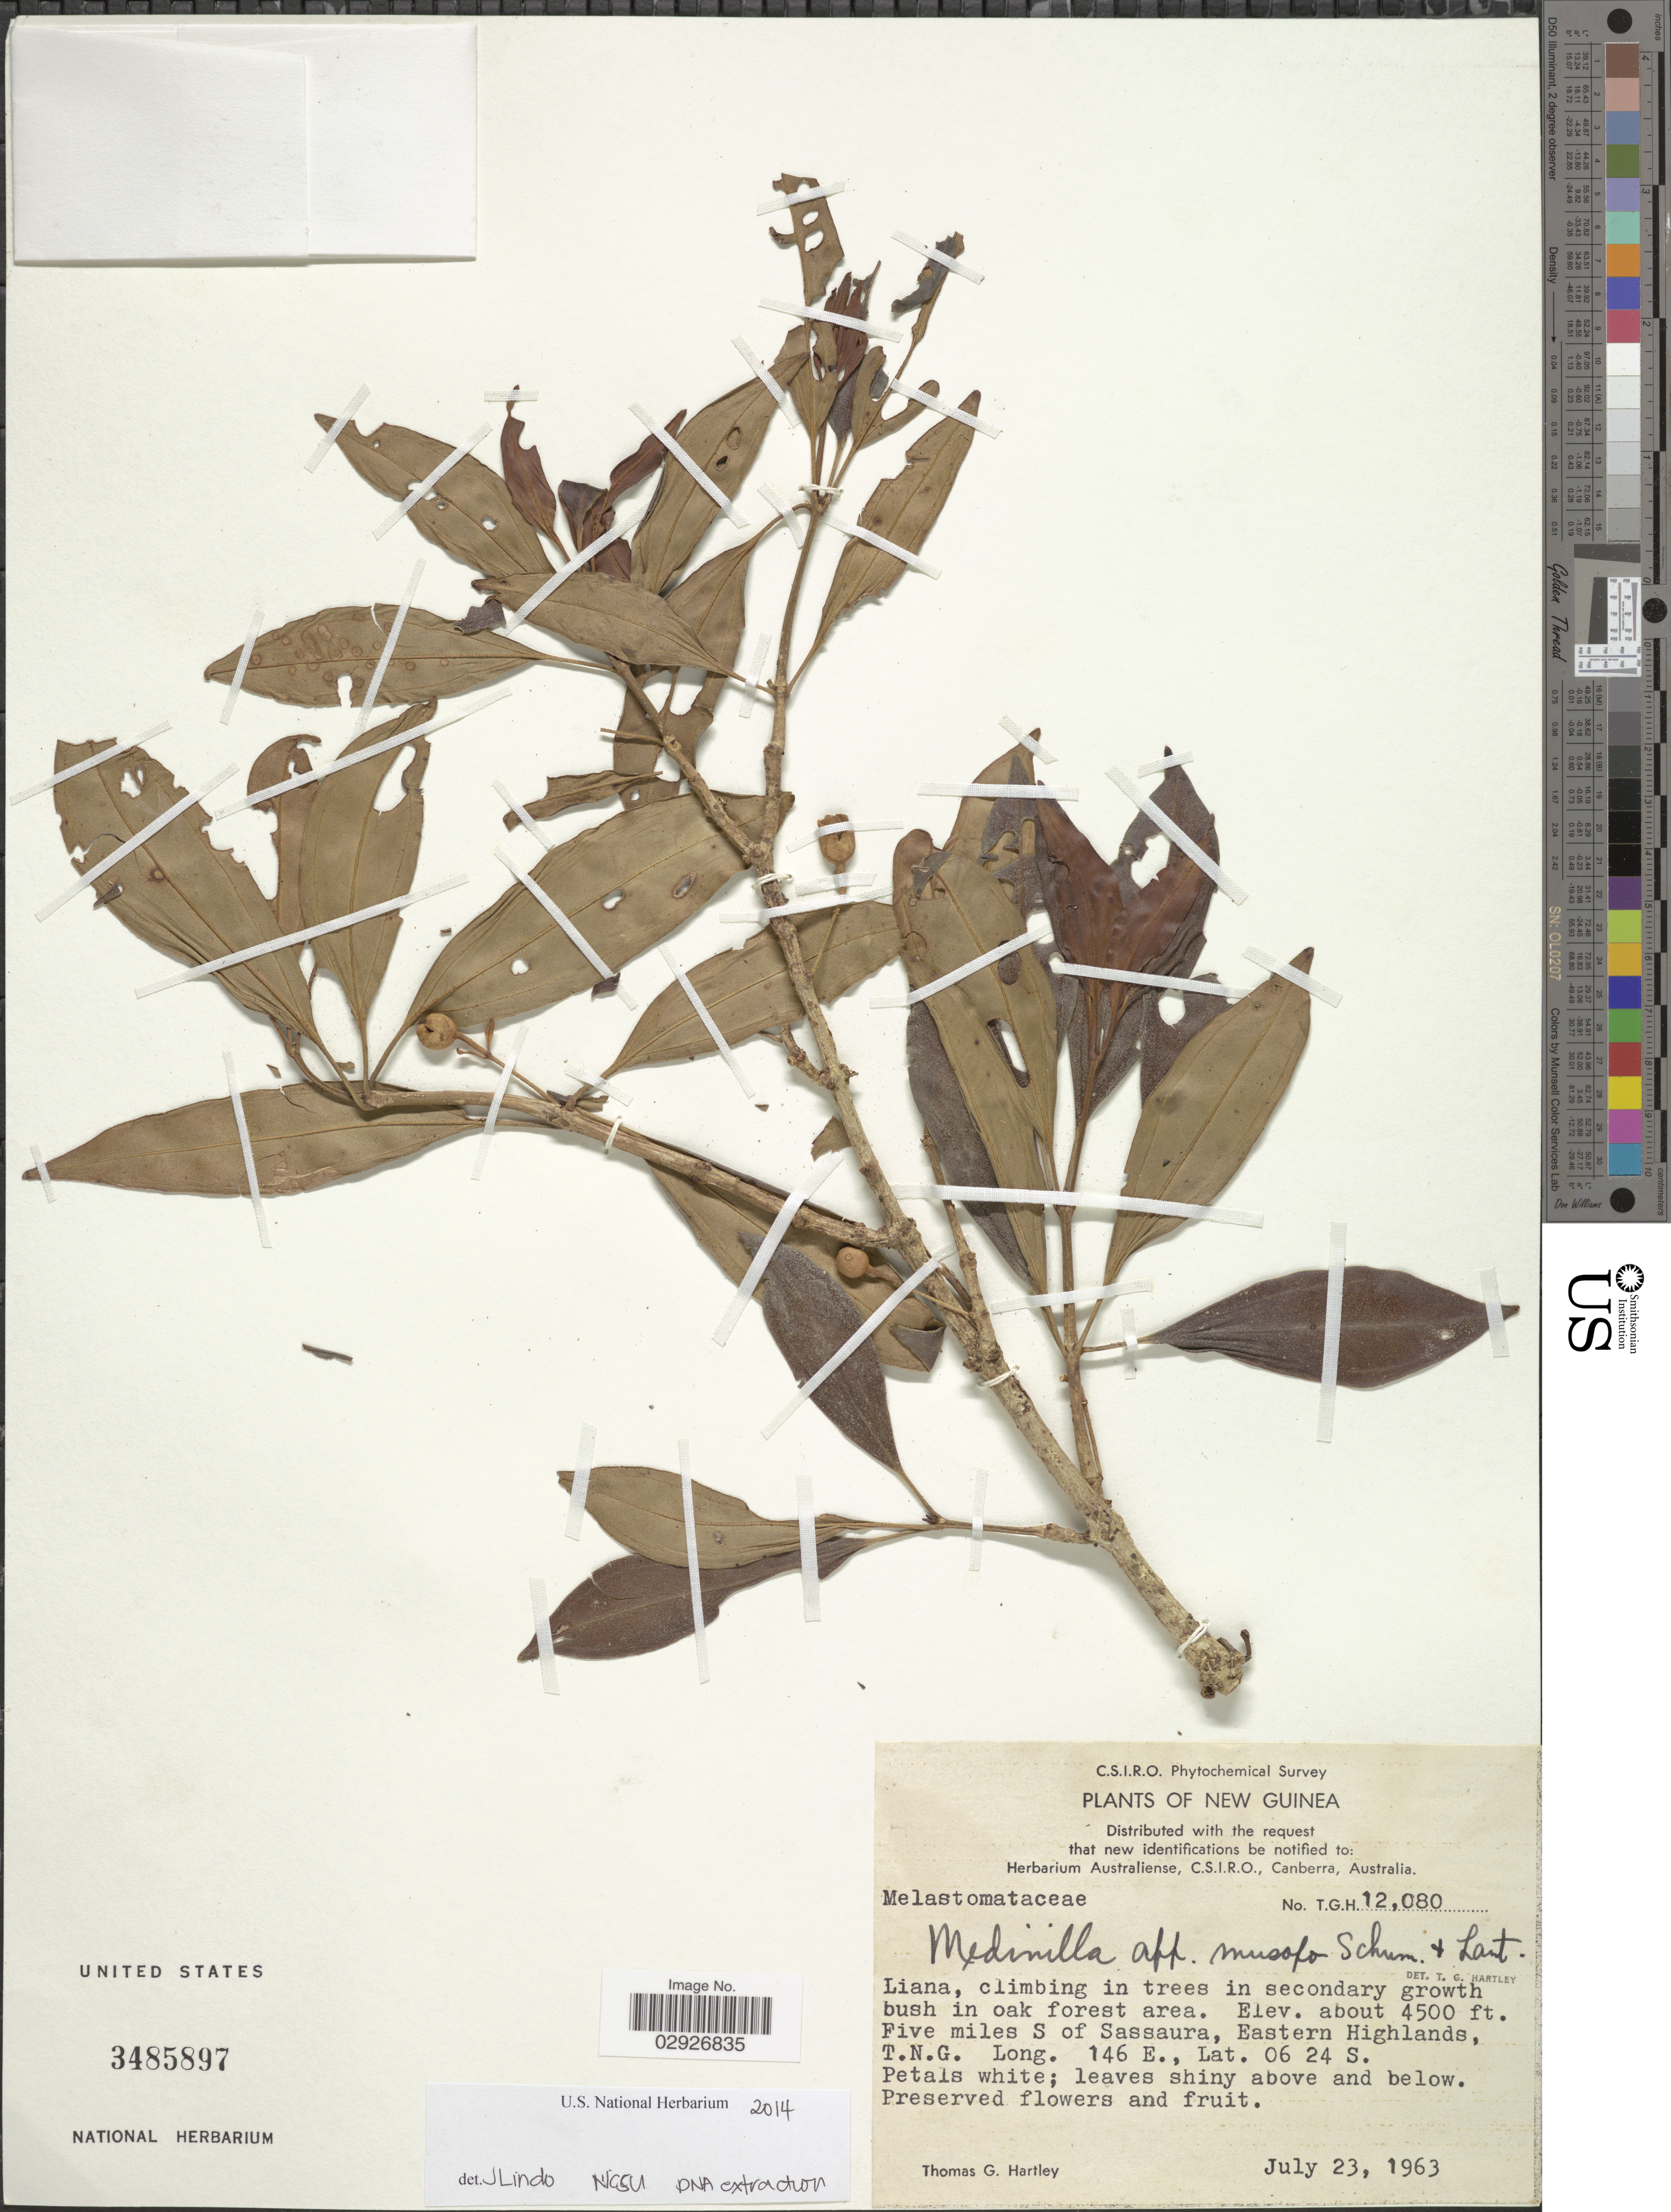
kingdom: Plantae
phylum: Tracheophyta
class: Magnoliopsida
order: Myrtales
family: Melastomataceae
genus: Medinilla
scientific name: Medinilla musofo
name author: K. Schum. & Lauterb.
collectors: T. G. Hartley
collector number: TGH12080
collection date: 1963-07-23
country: Papua New Guinea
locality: New Guinea. Five miles S of Sassaura, Eastern Highlands, T.N.G.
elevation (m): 1372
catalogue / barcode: US 3485897